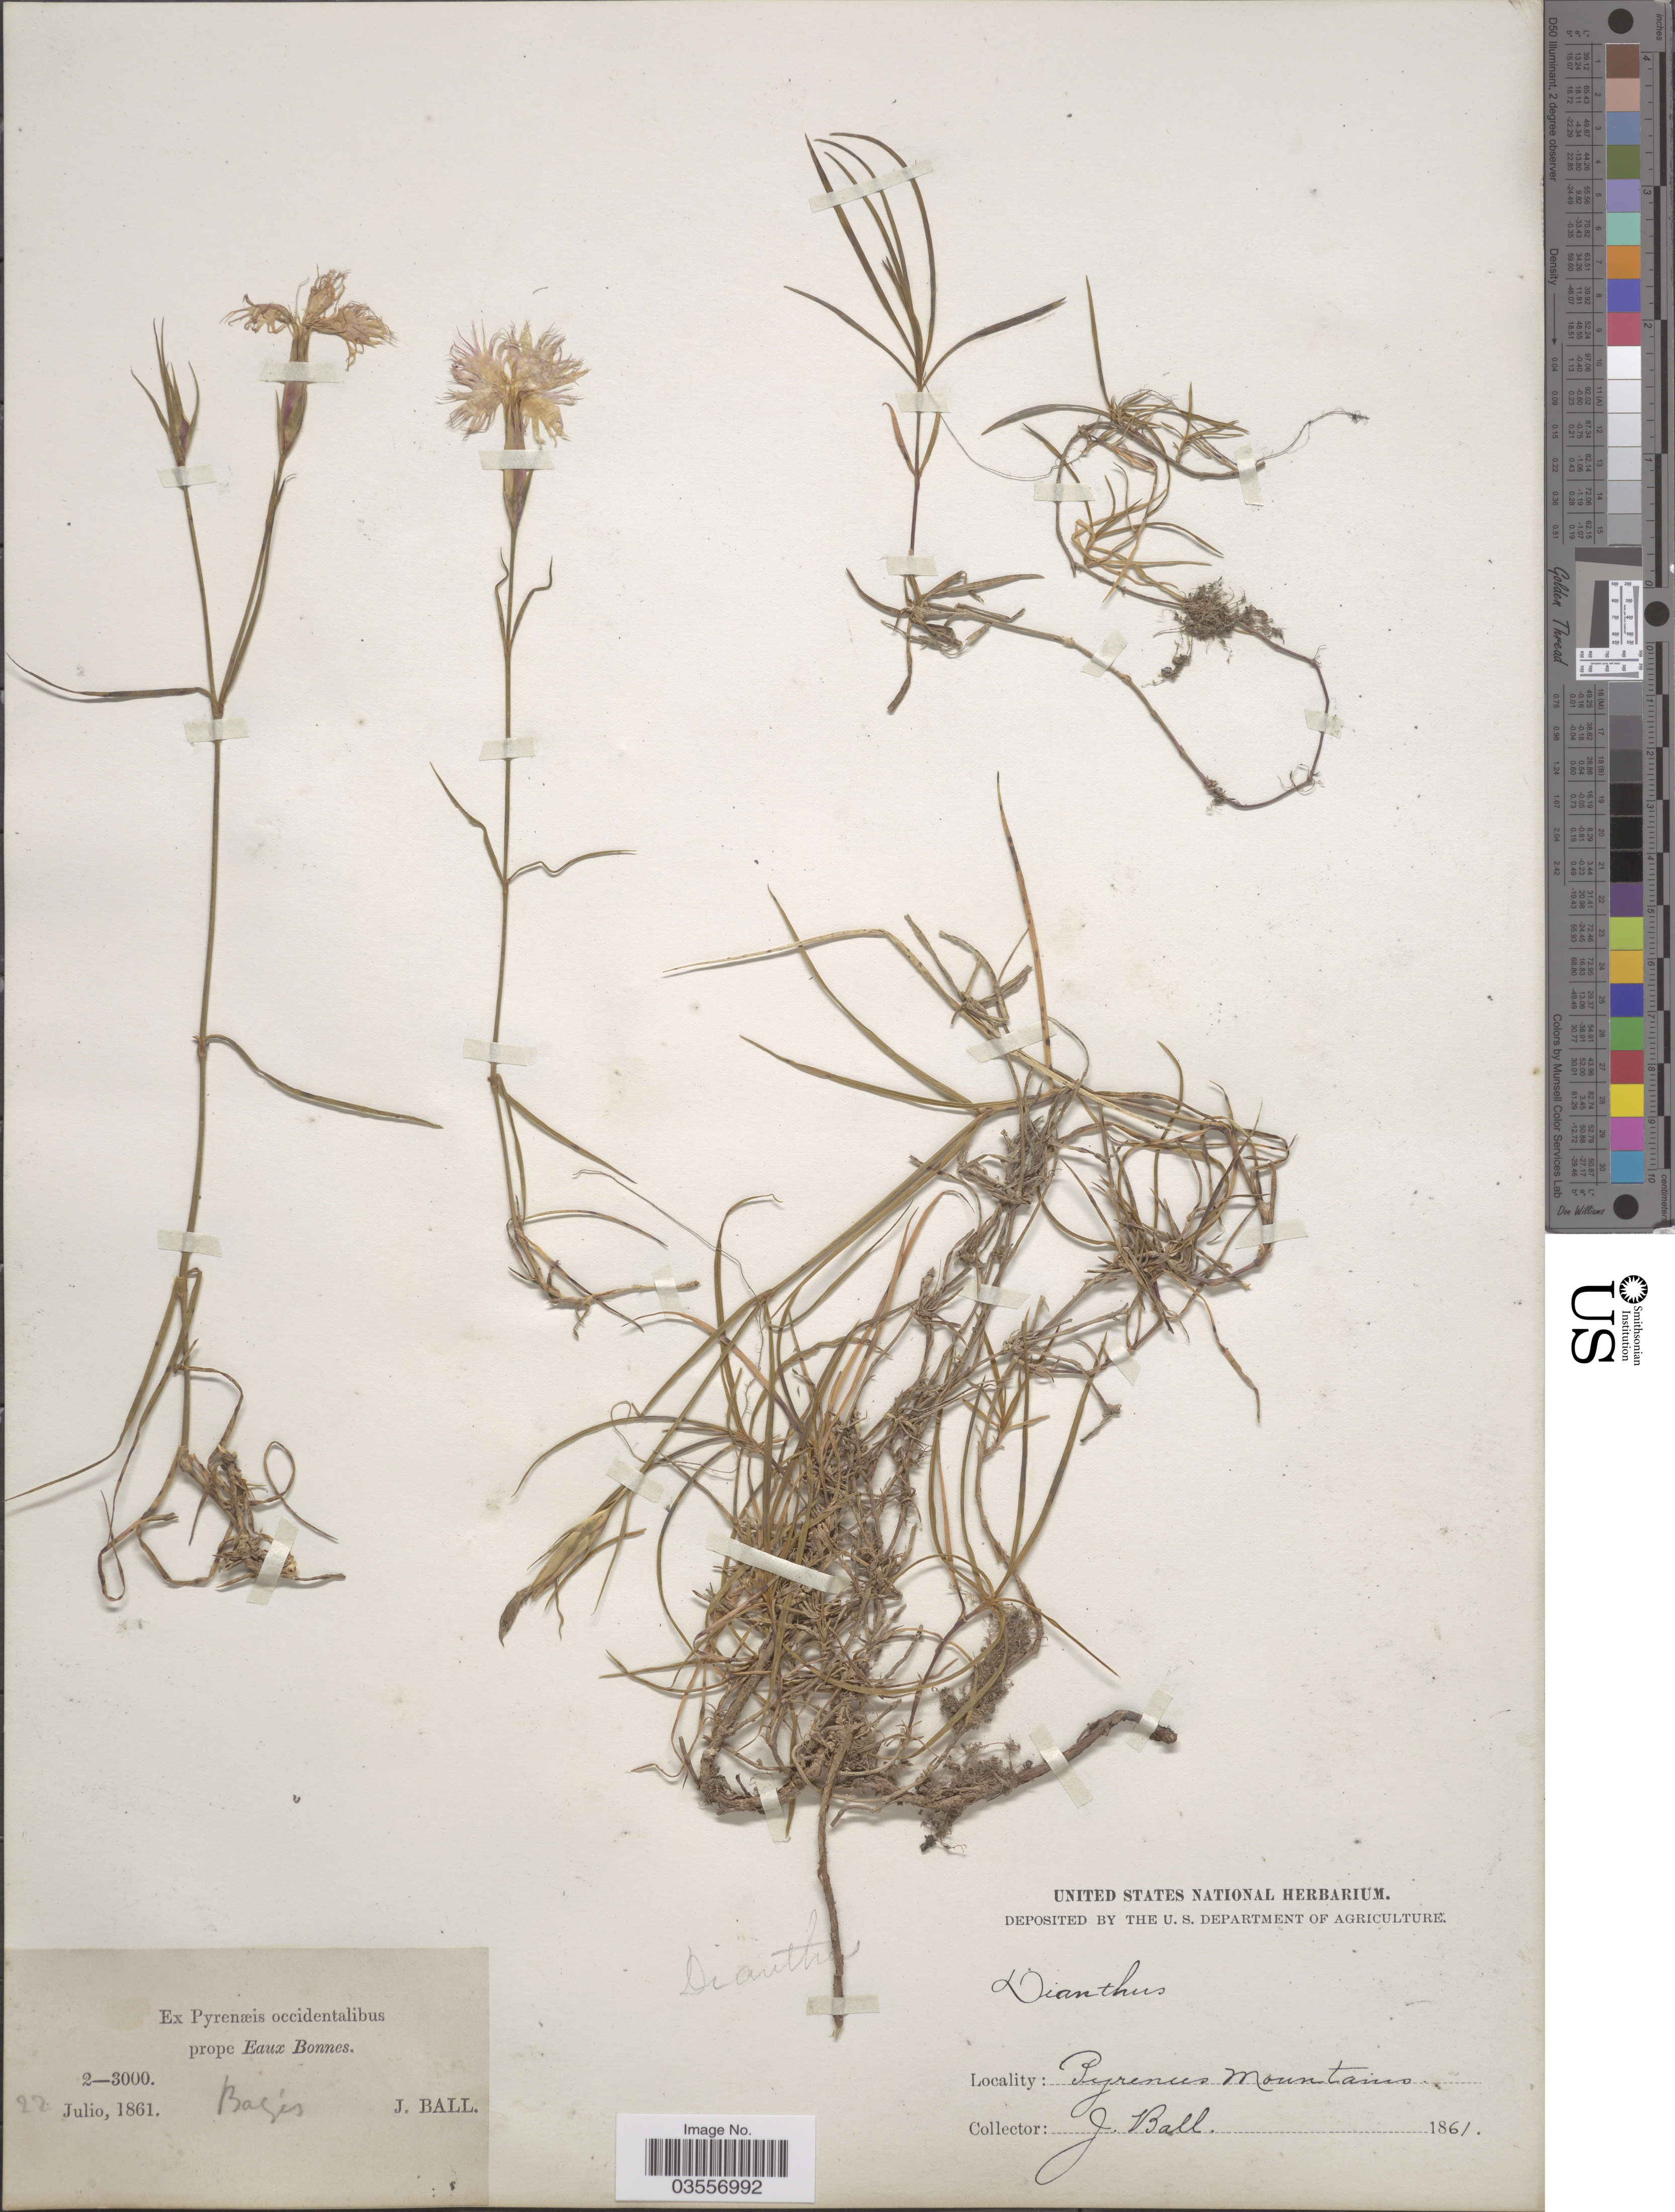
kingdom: Plantae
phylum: Tracheophyta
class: Magnoliopsida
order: Caryophyllales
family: Caryophyllaceae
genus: Dianthus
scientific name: Dianthus sp.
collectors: J. Ball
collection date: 1861-07-22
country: France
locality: Ex Pyrenæis occidentalibus prope Eaux Bonnes Bagés Pyrenees Mountains.